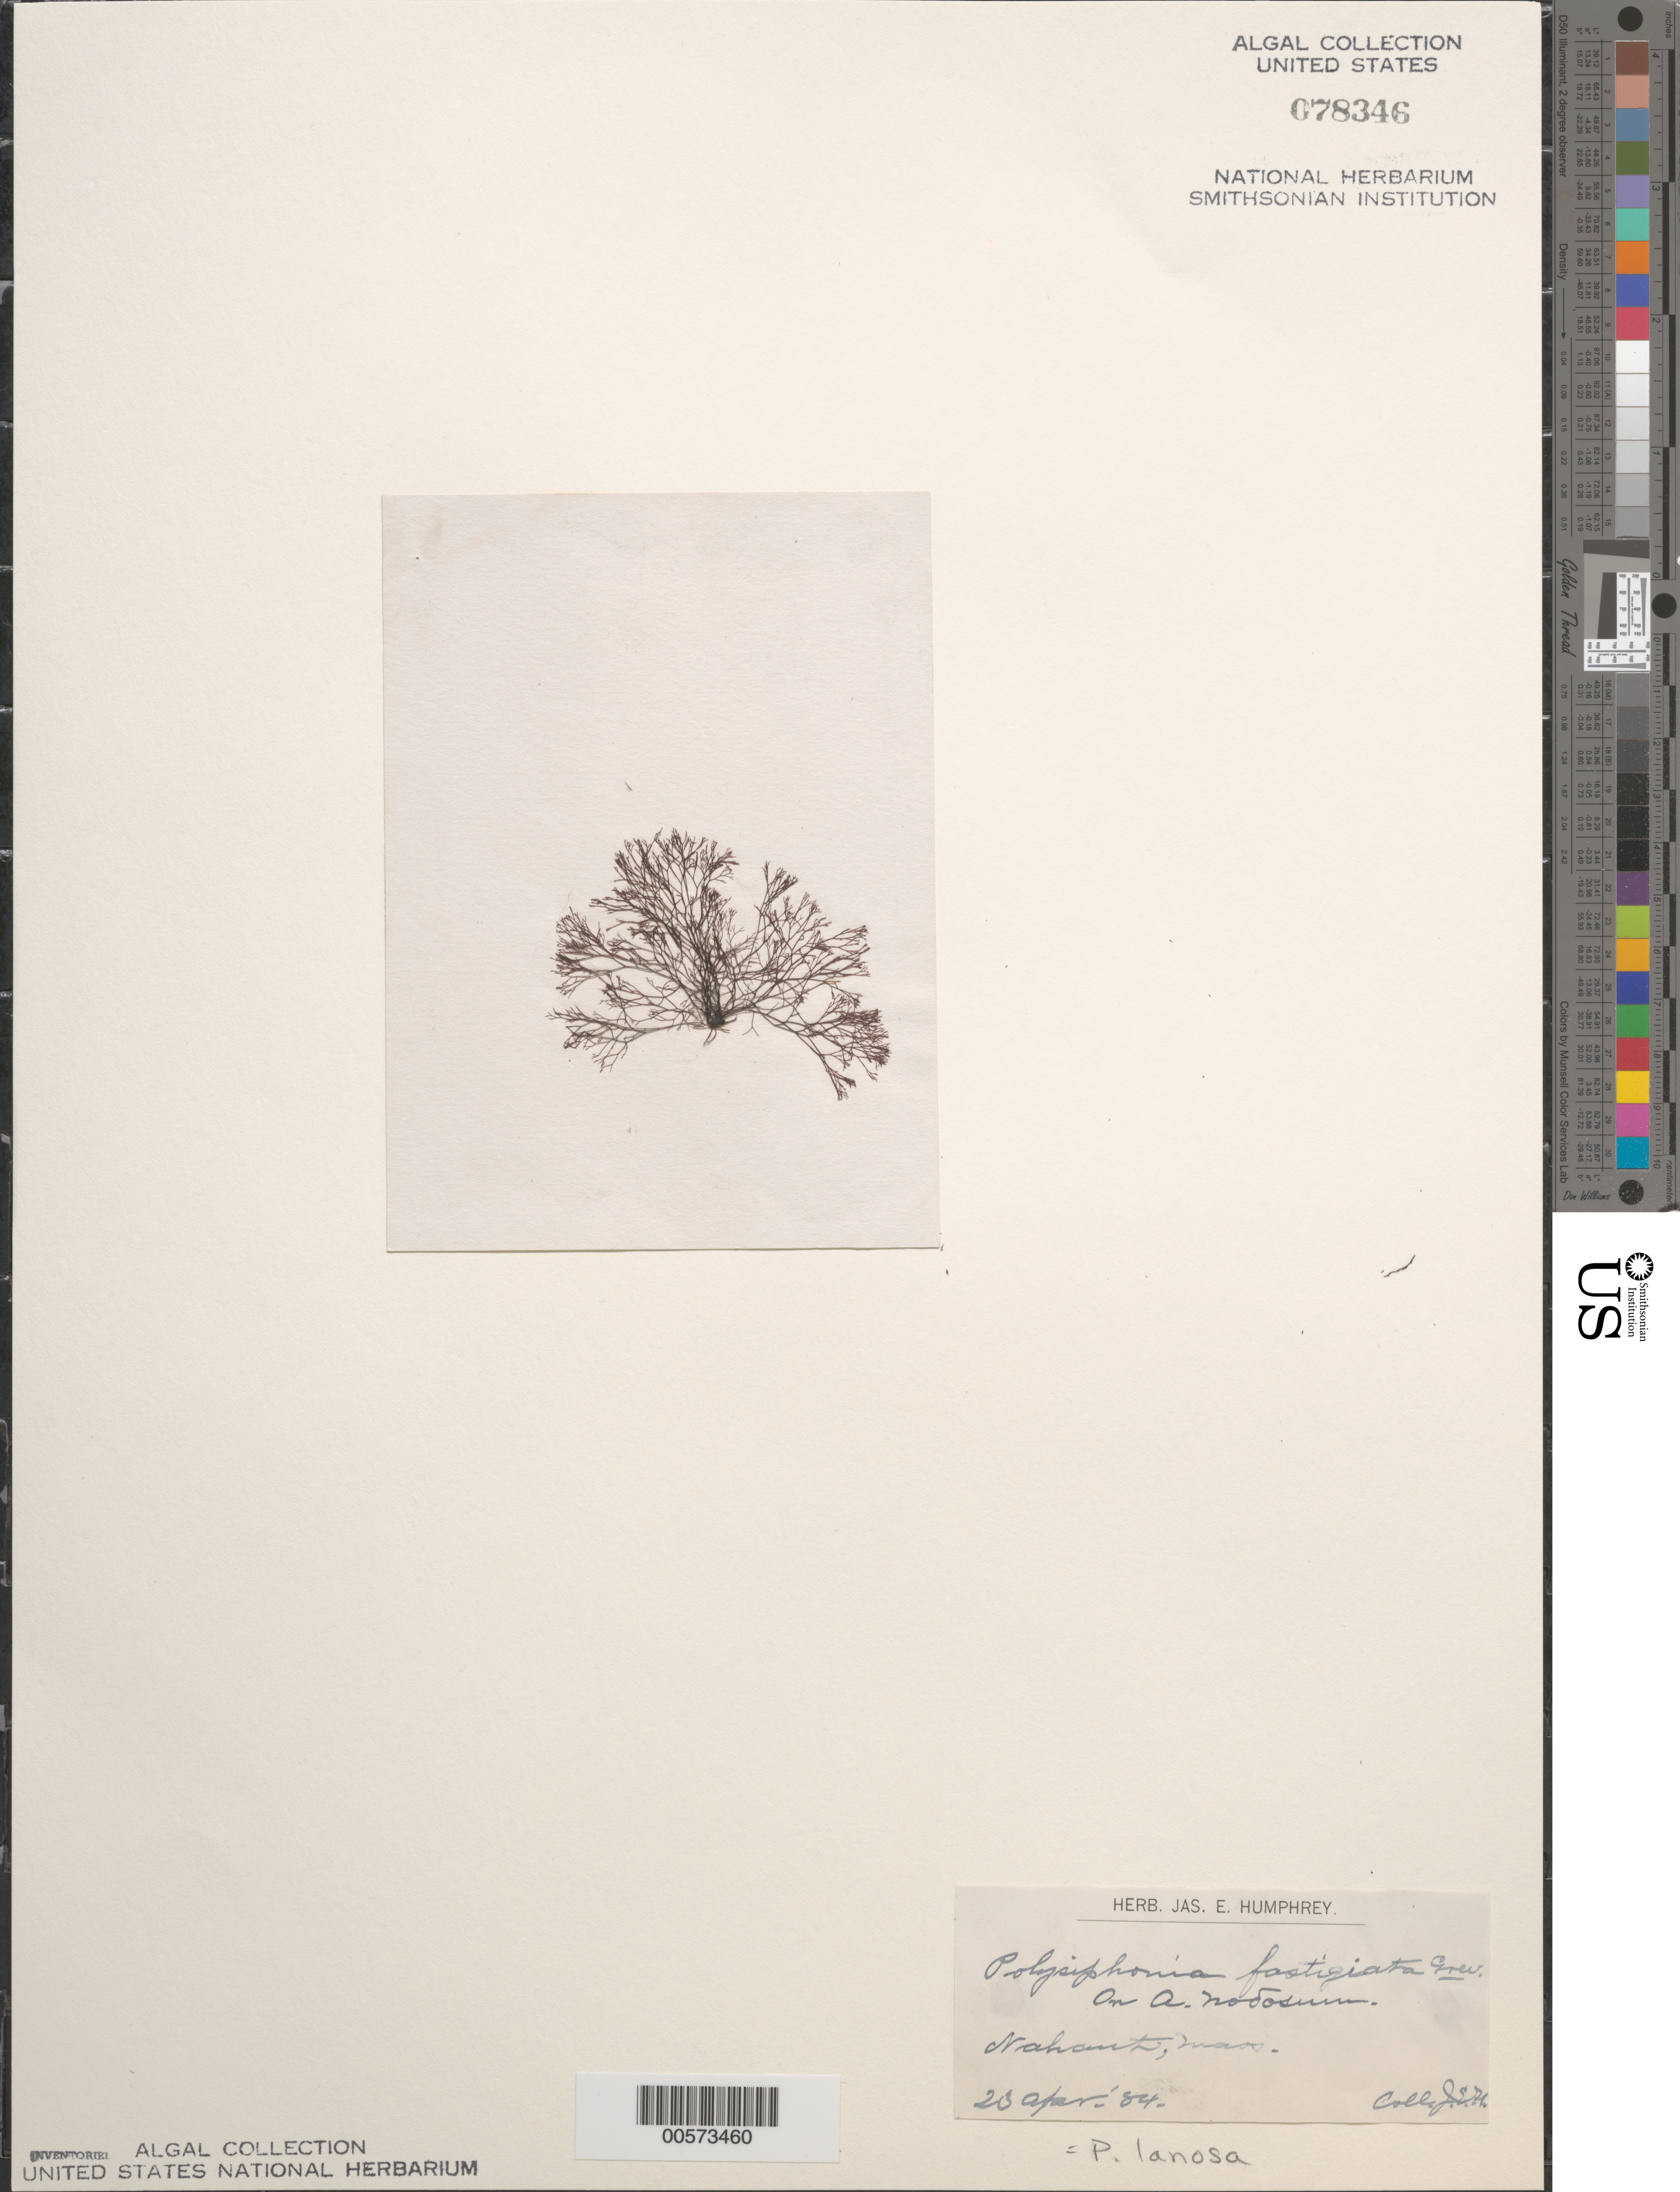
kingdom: Plantae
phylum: Rhodophyta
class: Florideophyceae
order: Ceramiales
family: Rhodomelaceae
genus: Vertebrata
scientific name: Vertebrata lanosa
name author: (L.) T.A. Chr.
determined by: Algae name updating Project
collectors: J. Humphrey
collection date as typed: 23 Apr 1884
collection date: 1884-04-23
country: United States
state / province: Massachusetts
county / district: Essex County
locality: Nahant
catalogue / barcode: US 78346